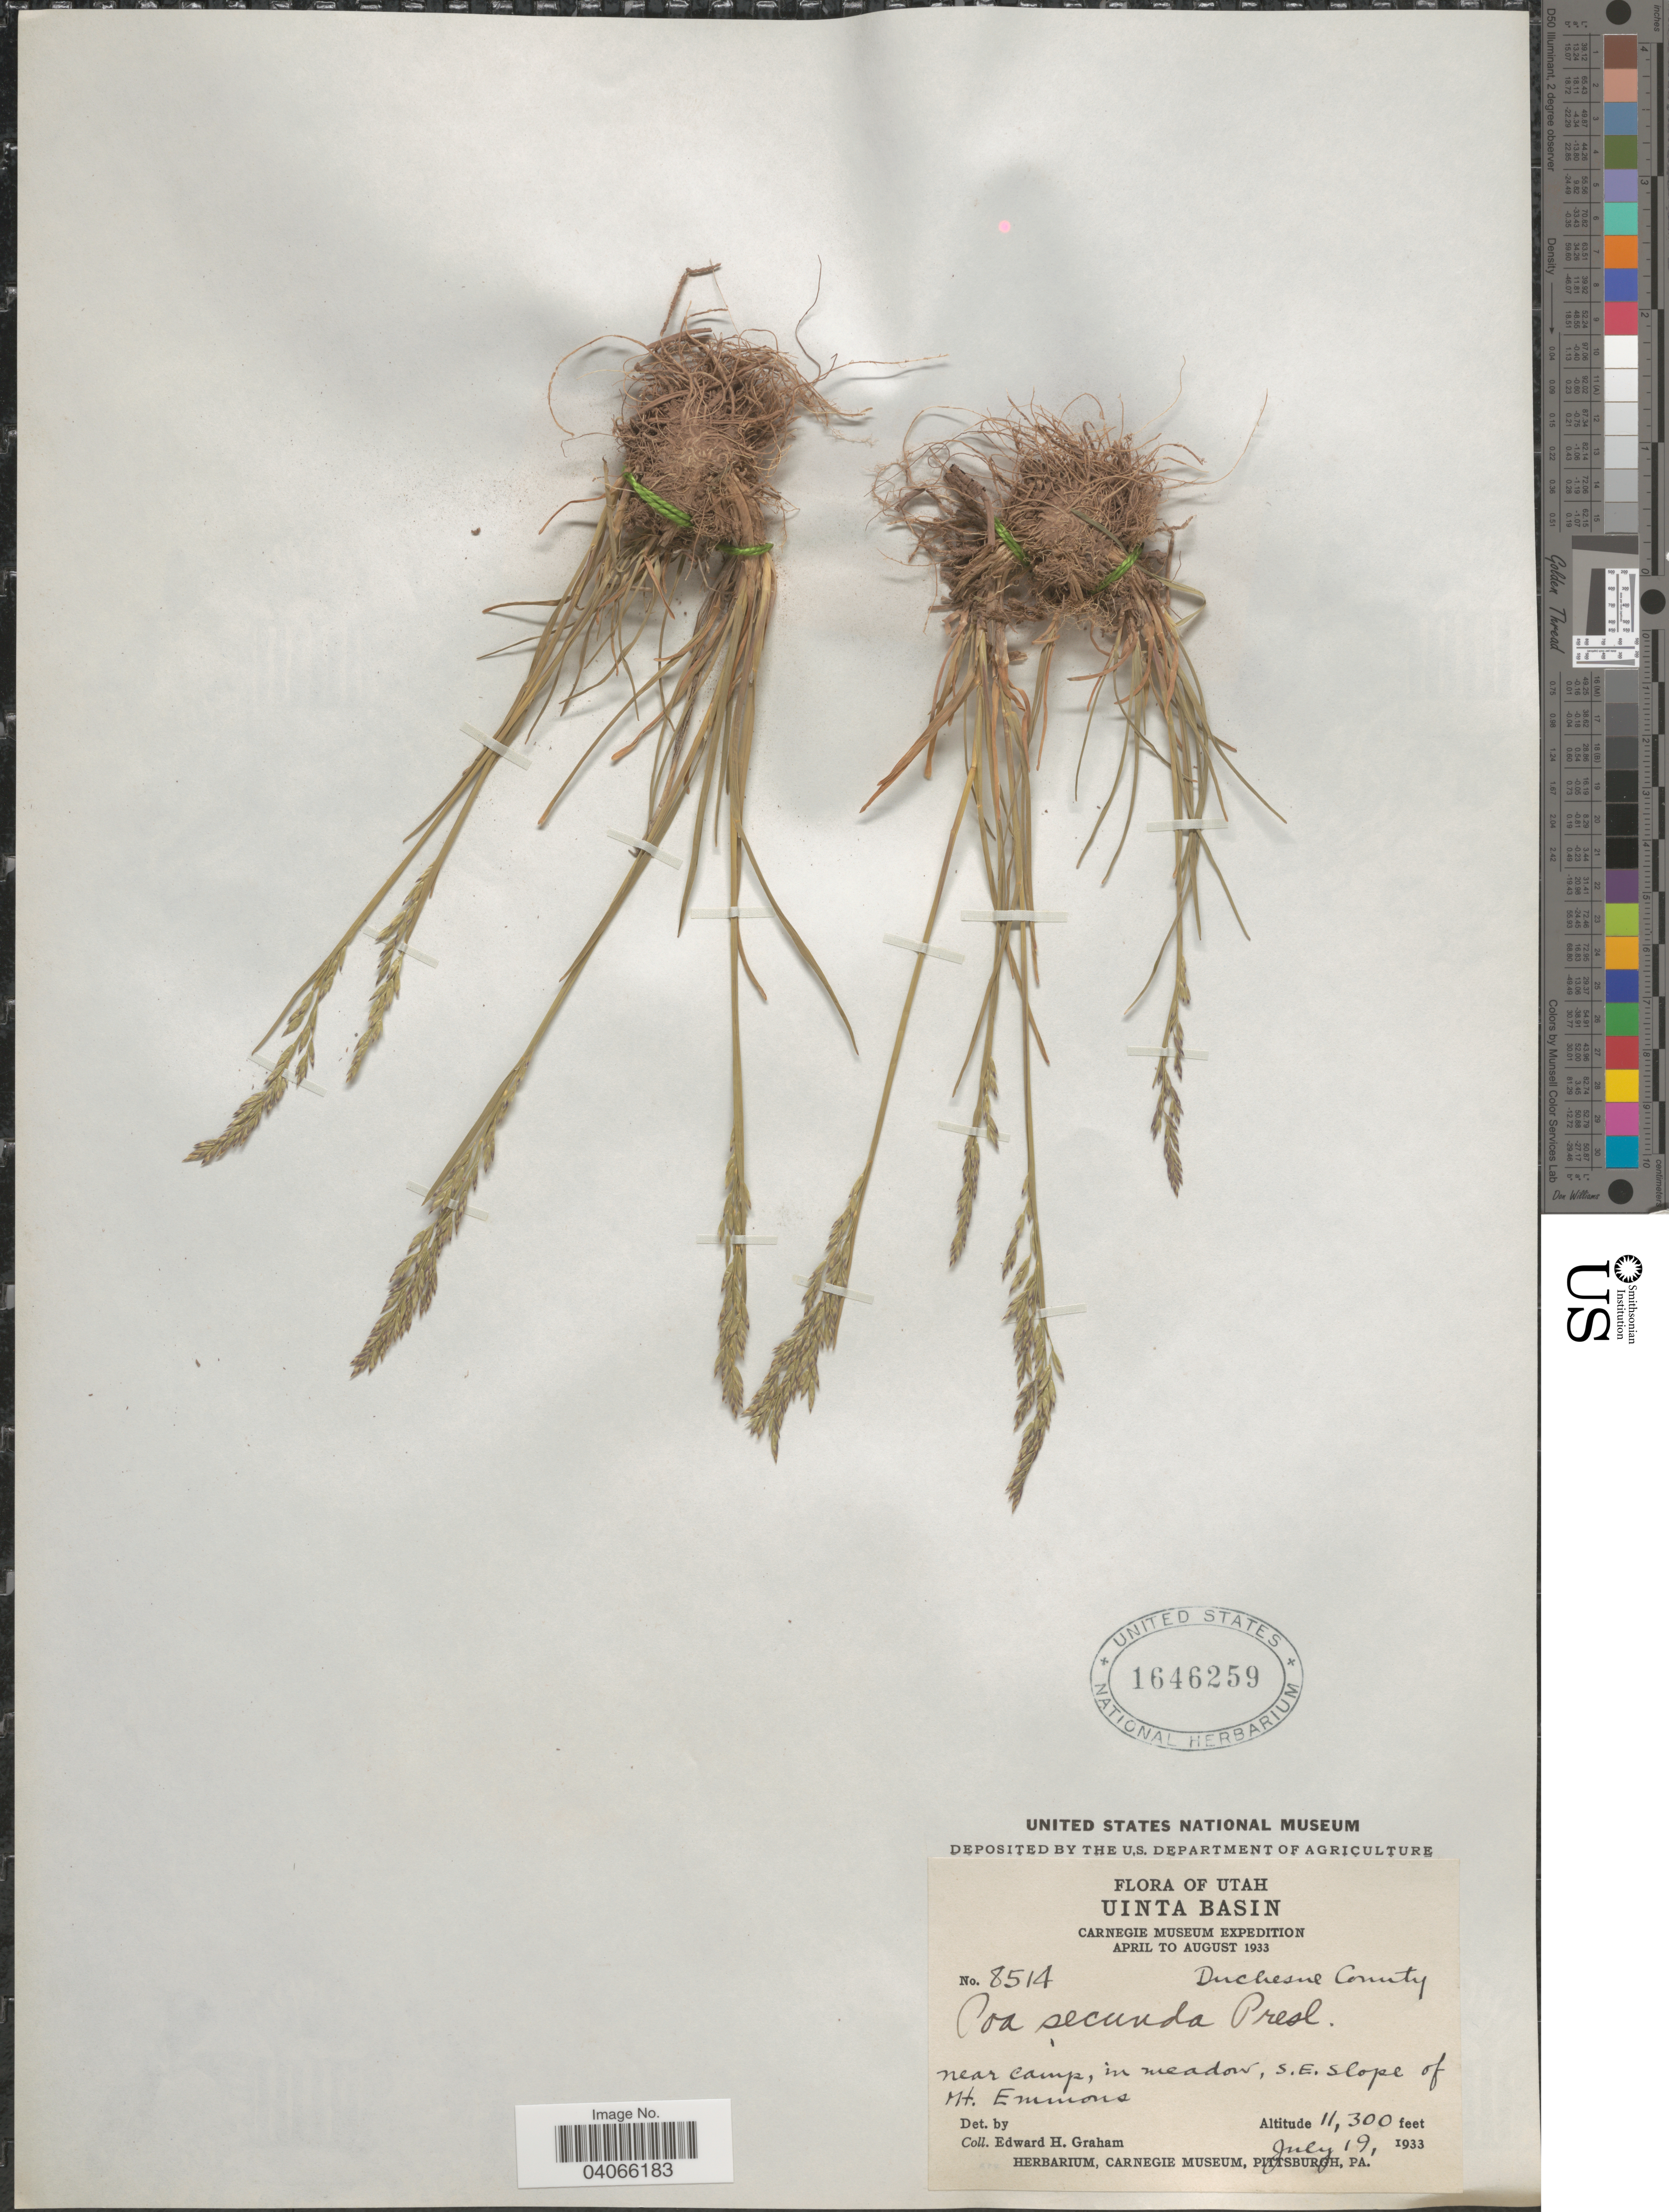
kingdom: Plantae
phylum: Tracheophyta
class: Liliopsida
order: Poales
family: Poaceae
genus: Poa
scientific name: Poa secunda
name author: J. Presl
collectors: E. H. Graham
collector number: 8514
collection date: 1933-07-19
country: United States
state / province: Utah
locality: Uinta Basin. Carnegie Museum Expedition April to August 1933. Duchesne County. Near camp, in meadow, S.E. slope of Mt. Emmons.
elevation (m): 3444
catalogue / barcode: US 1646259